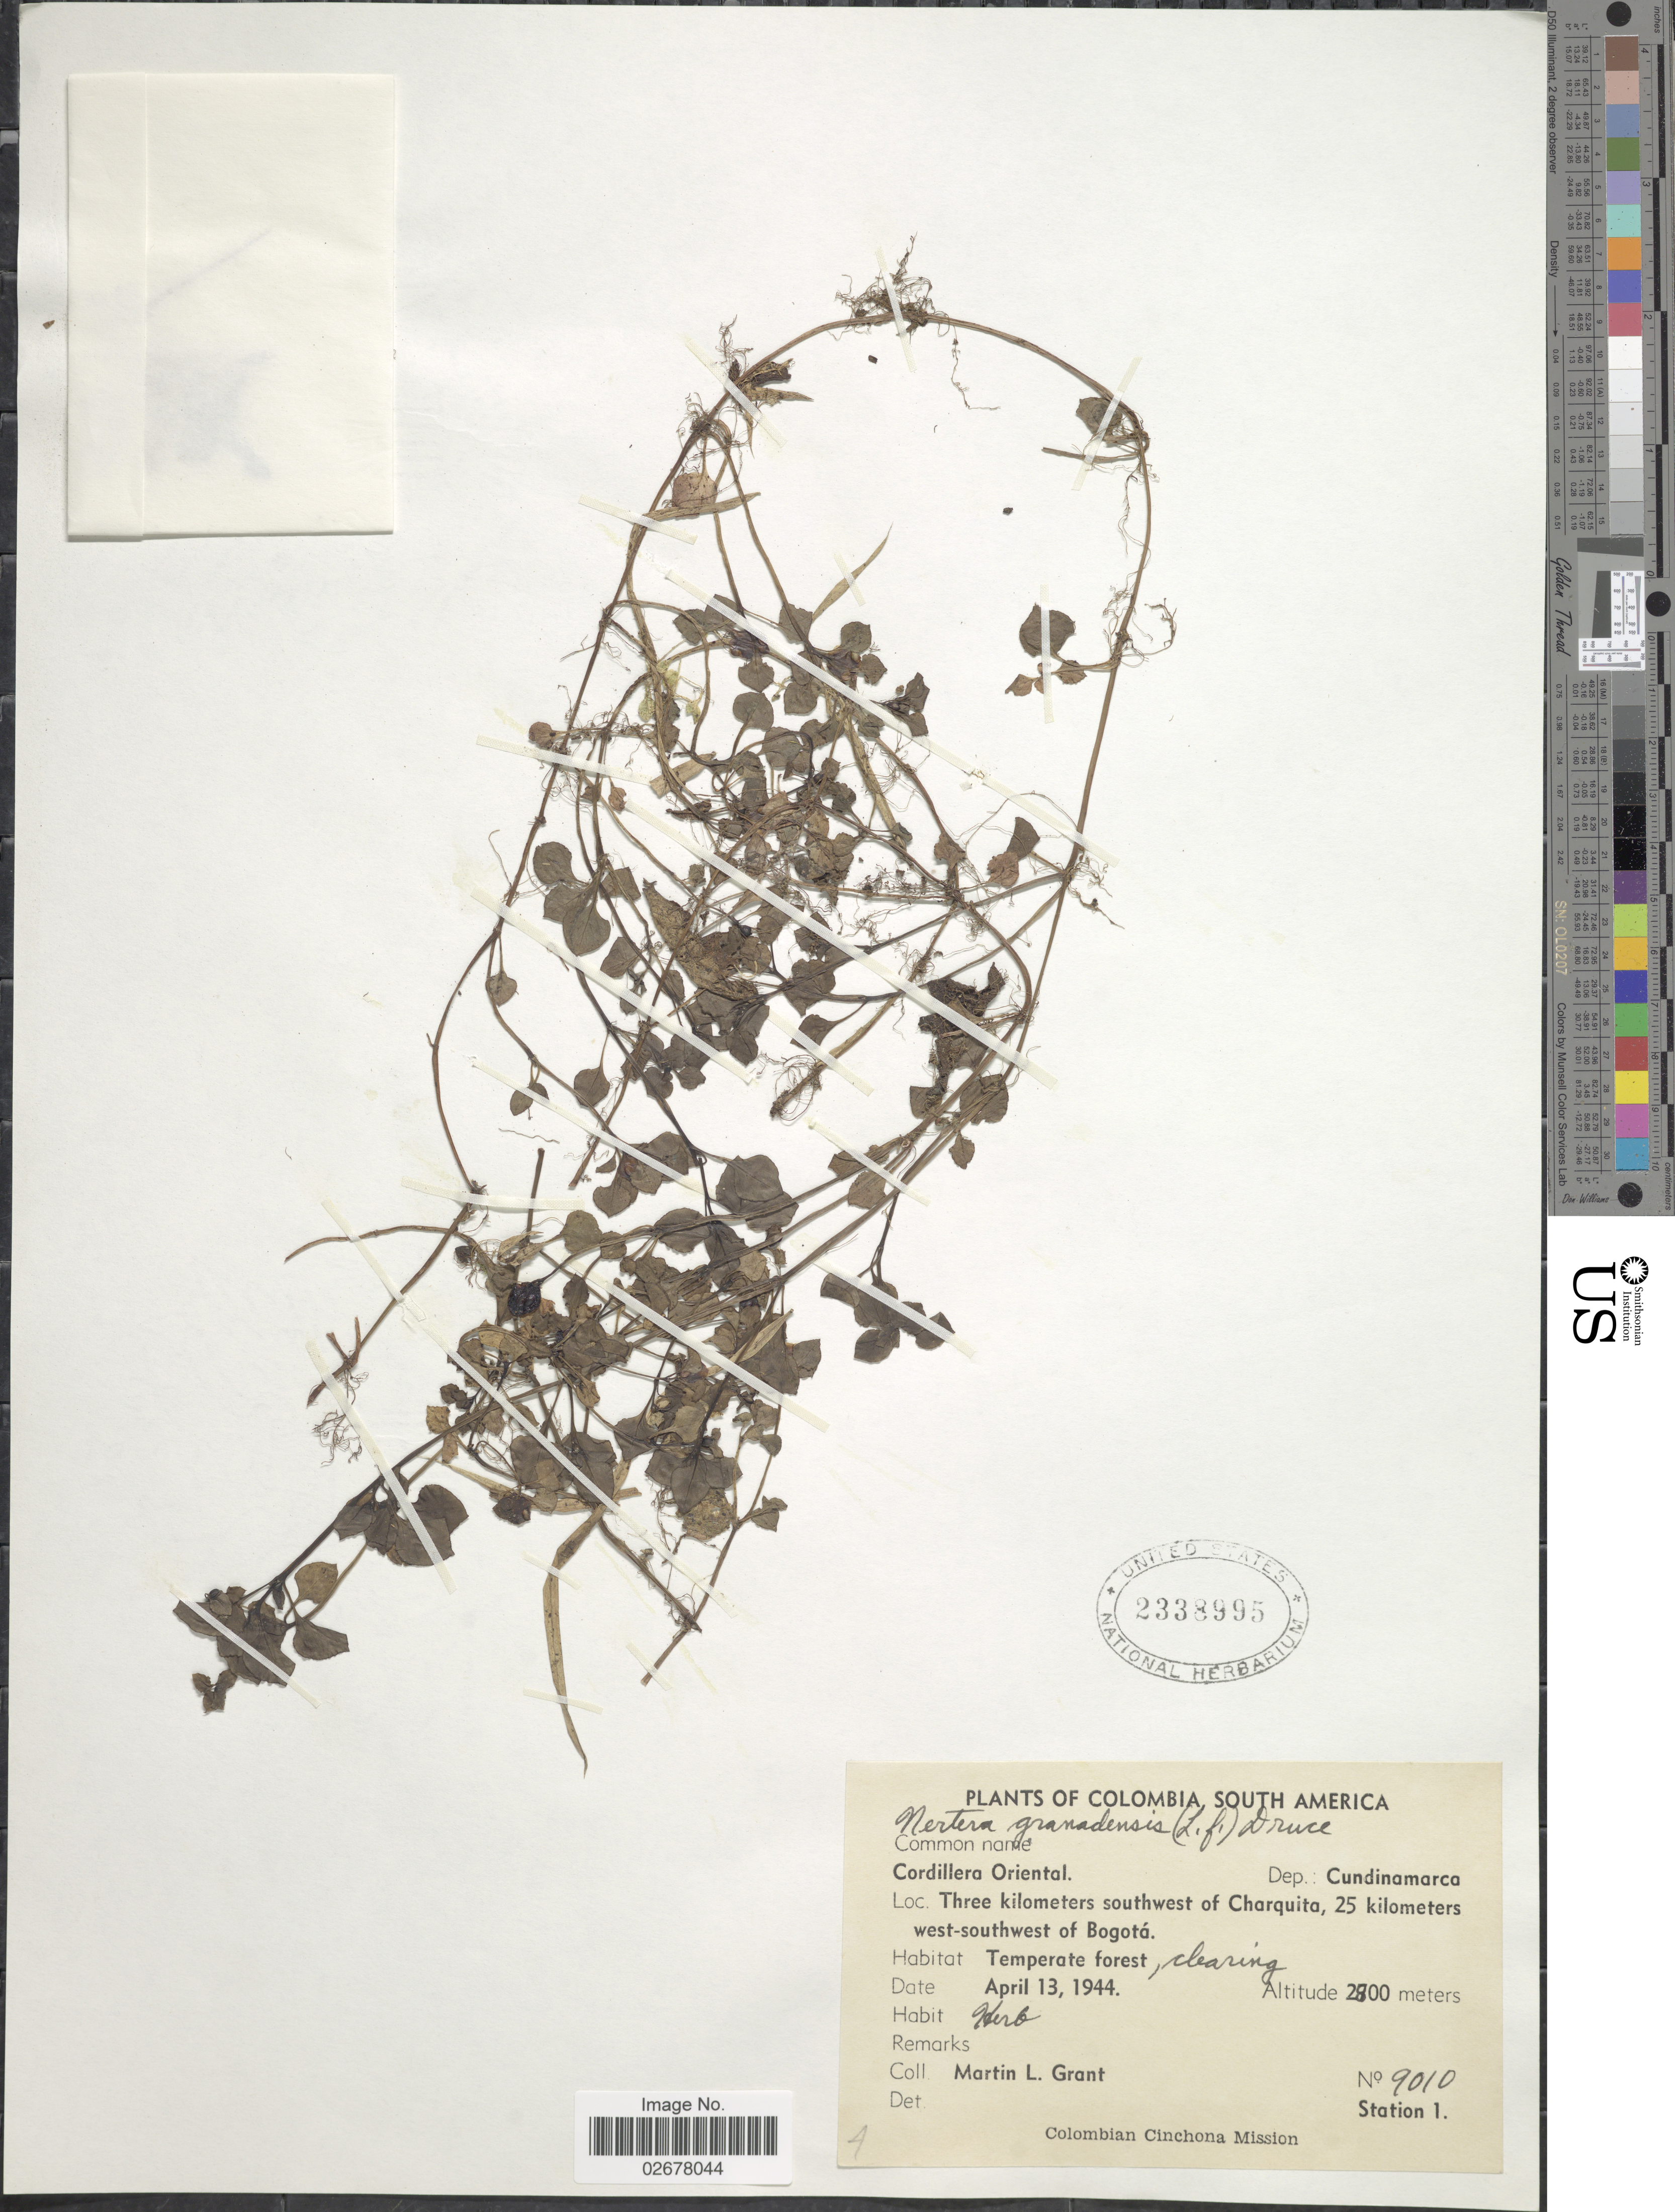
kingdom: Plantae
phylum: Tracheophyta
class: Magnoliopsida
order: Gentianales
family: Rubiaceae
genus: Nertera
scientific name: Nertera depressa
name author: Banks & Sol. ex Gaertn.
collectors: M. L. Grant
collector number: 9010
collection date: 1944-04-13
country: Colombia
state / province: Cundinamarca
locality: Cordillera Oriental, Dep: Cundinamarca, Three kilometers southwest of Charquita, 25 kilometers west-southwest of Bogotá, Temperate forest, clearing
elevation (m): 2700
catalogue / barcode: US 2338995